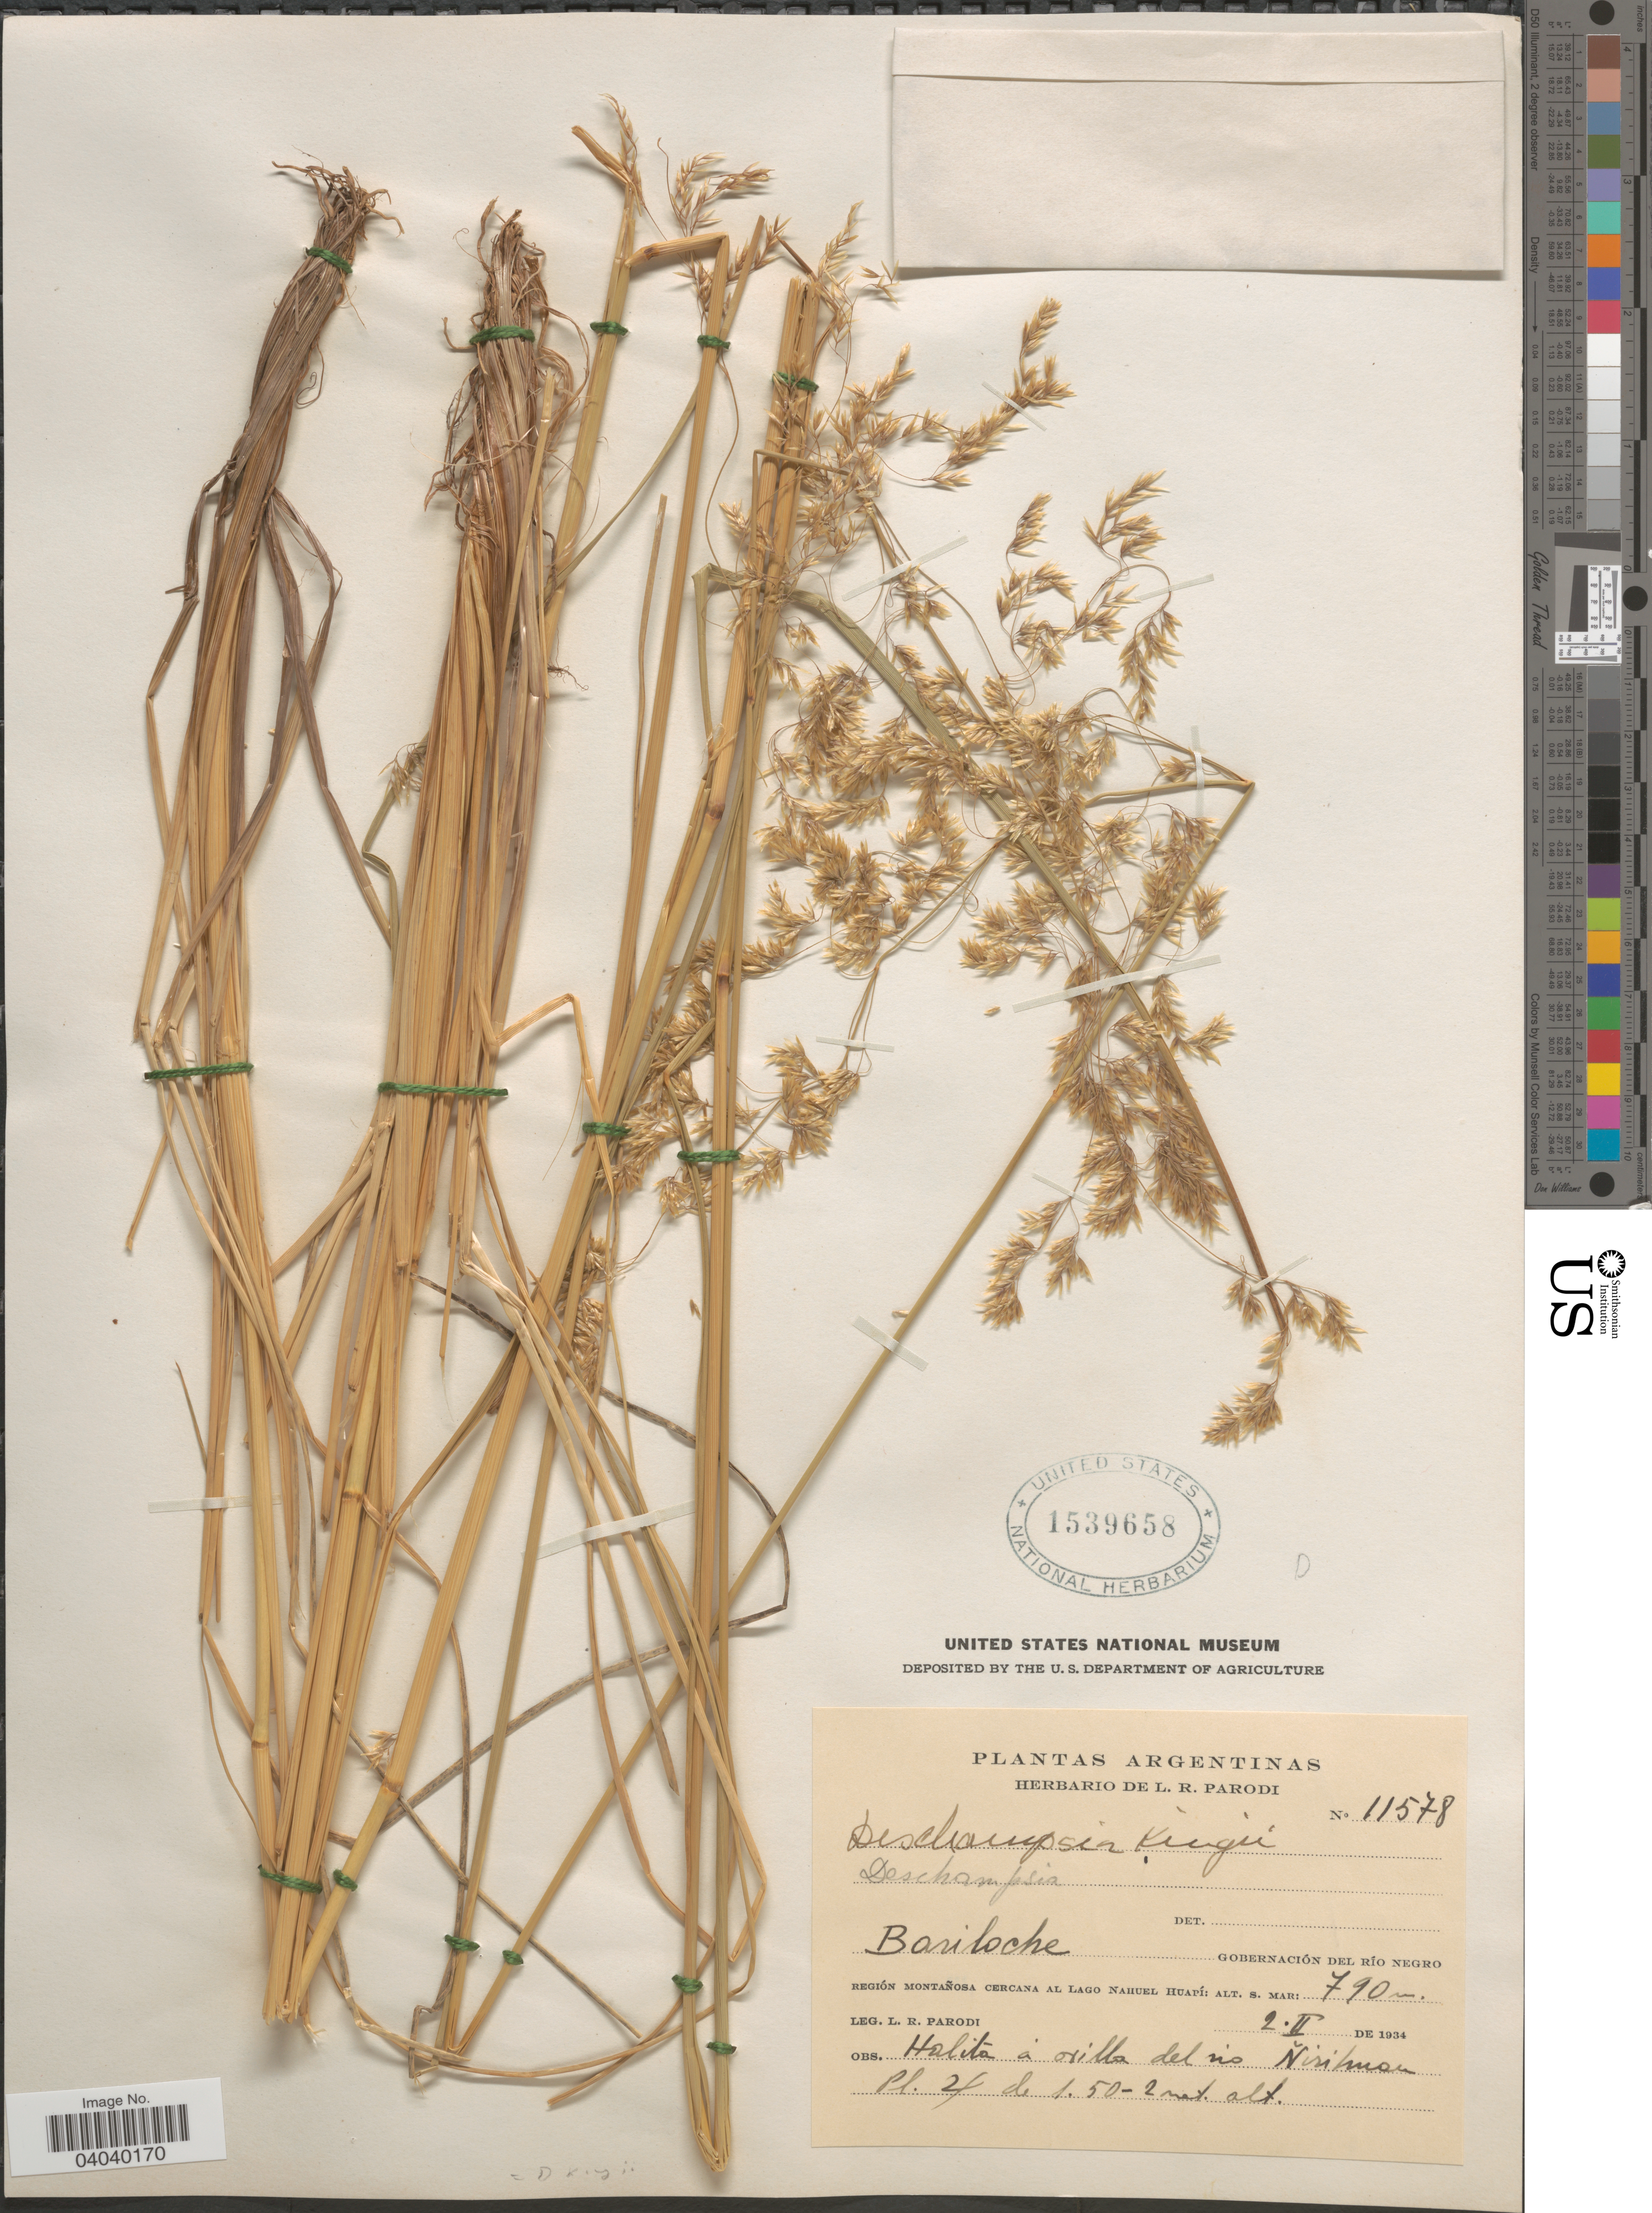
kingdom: Plantae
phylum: Tracheophyta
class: Liliopsida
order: Poales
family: Poaceae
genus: Deschampsia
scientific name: Deschampsia kingii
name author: (Hook. f.) É. Desv.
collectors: L. R. Parodi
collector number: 11578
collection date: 1934-02-02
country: Argentina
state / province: Rio Negro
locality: Bariloche. Gobernación del Río Negro. Región Montañosa cercana al Lago Nahuel Huapí. Halita á orilla del rio Nirihuau.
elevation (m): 790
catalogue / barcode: US 1539658